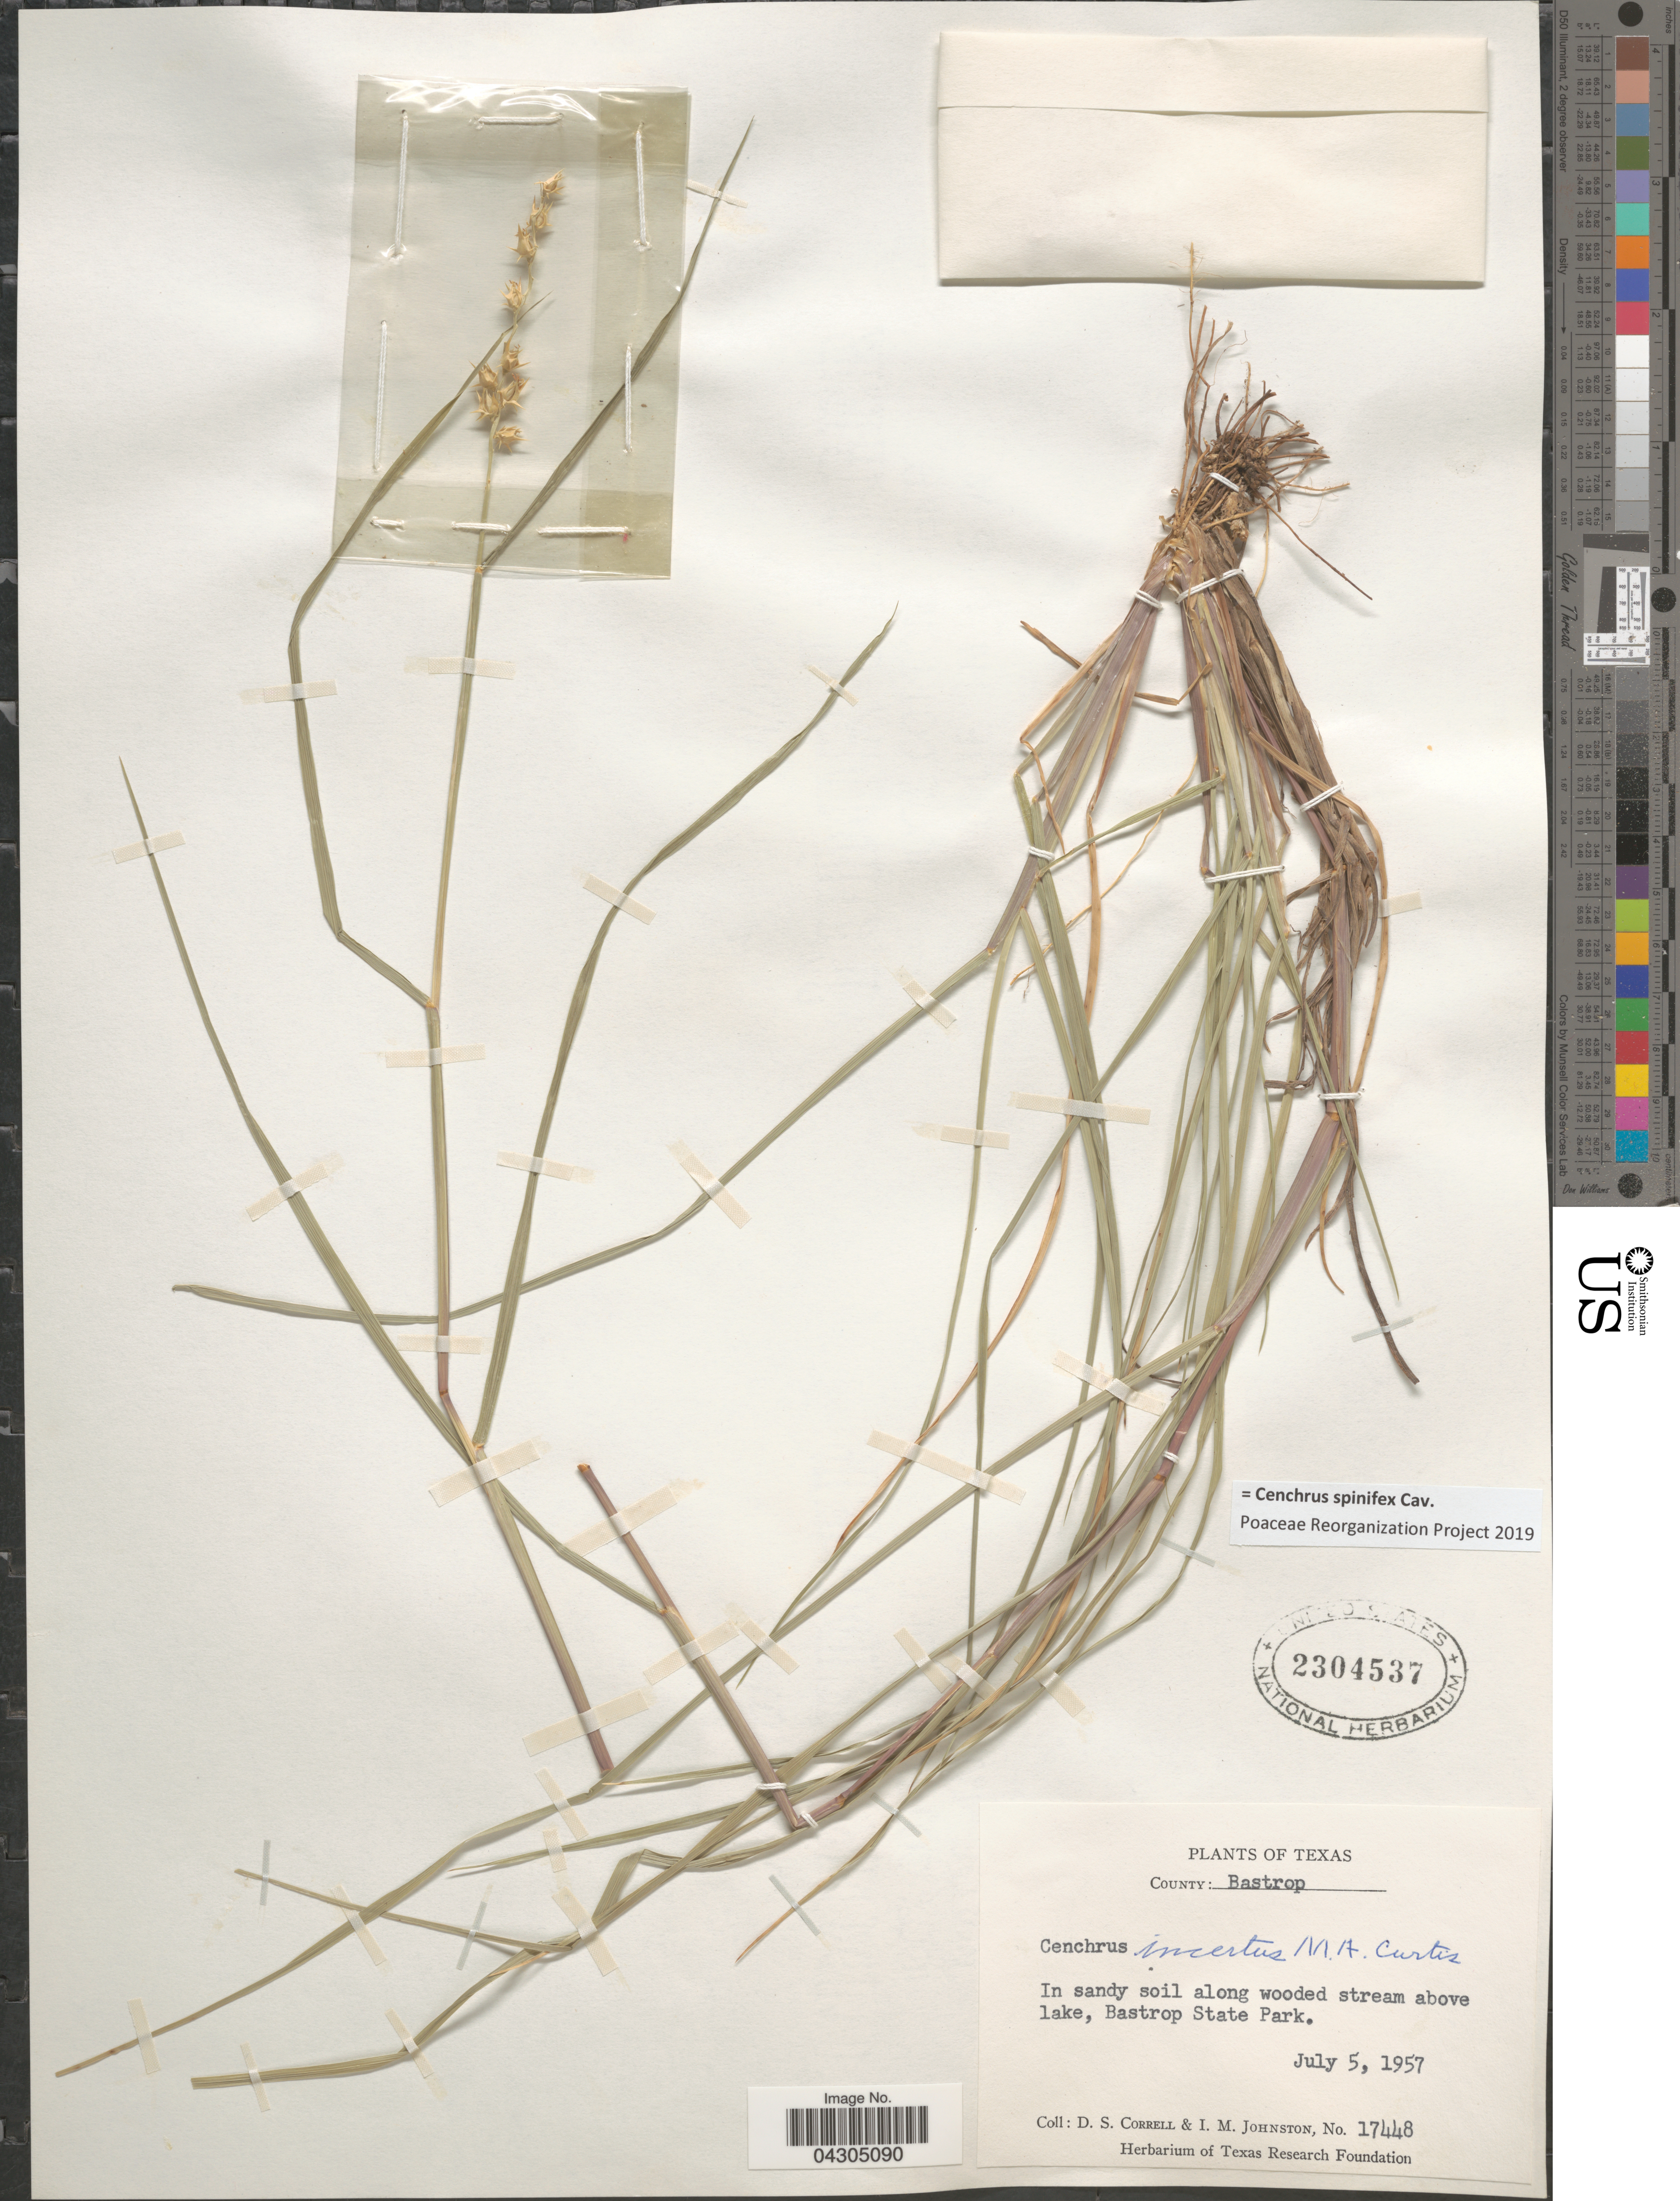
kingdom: Plantae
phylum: Tracheophyta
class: Liliopsida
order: Poales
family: Poaceae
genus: Cenchrus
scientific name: Cenchrus spinifex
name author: Cav.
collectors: D. S. Correll & I.M. Johnston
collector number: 17448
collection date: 1957-07-05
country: United States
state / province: Texas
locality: County: Bastrop. In sandy soil along wooded stream above lake, Bastrop State Park.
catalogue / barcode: US 2304537